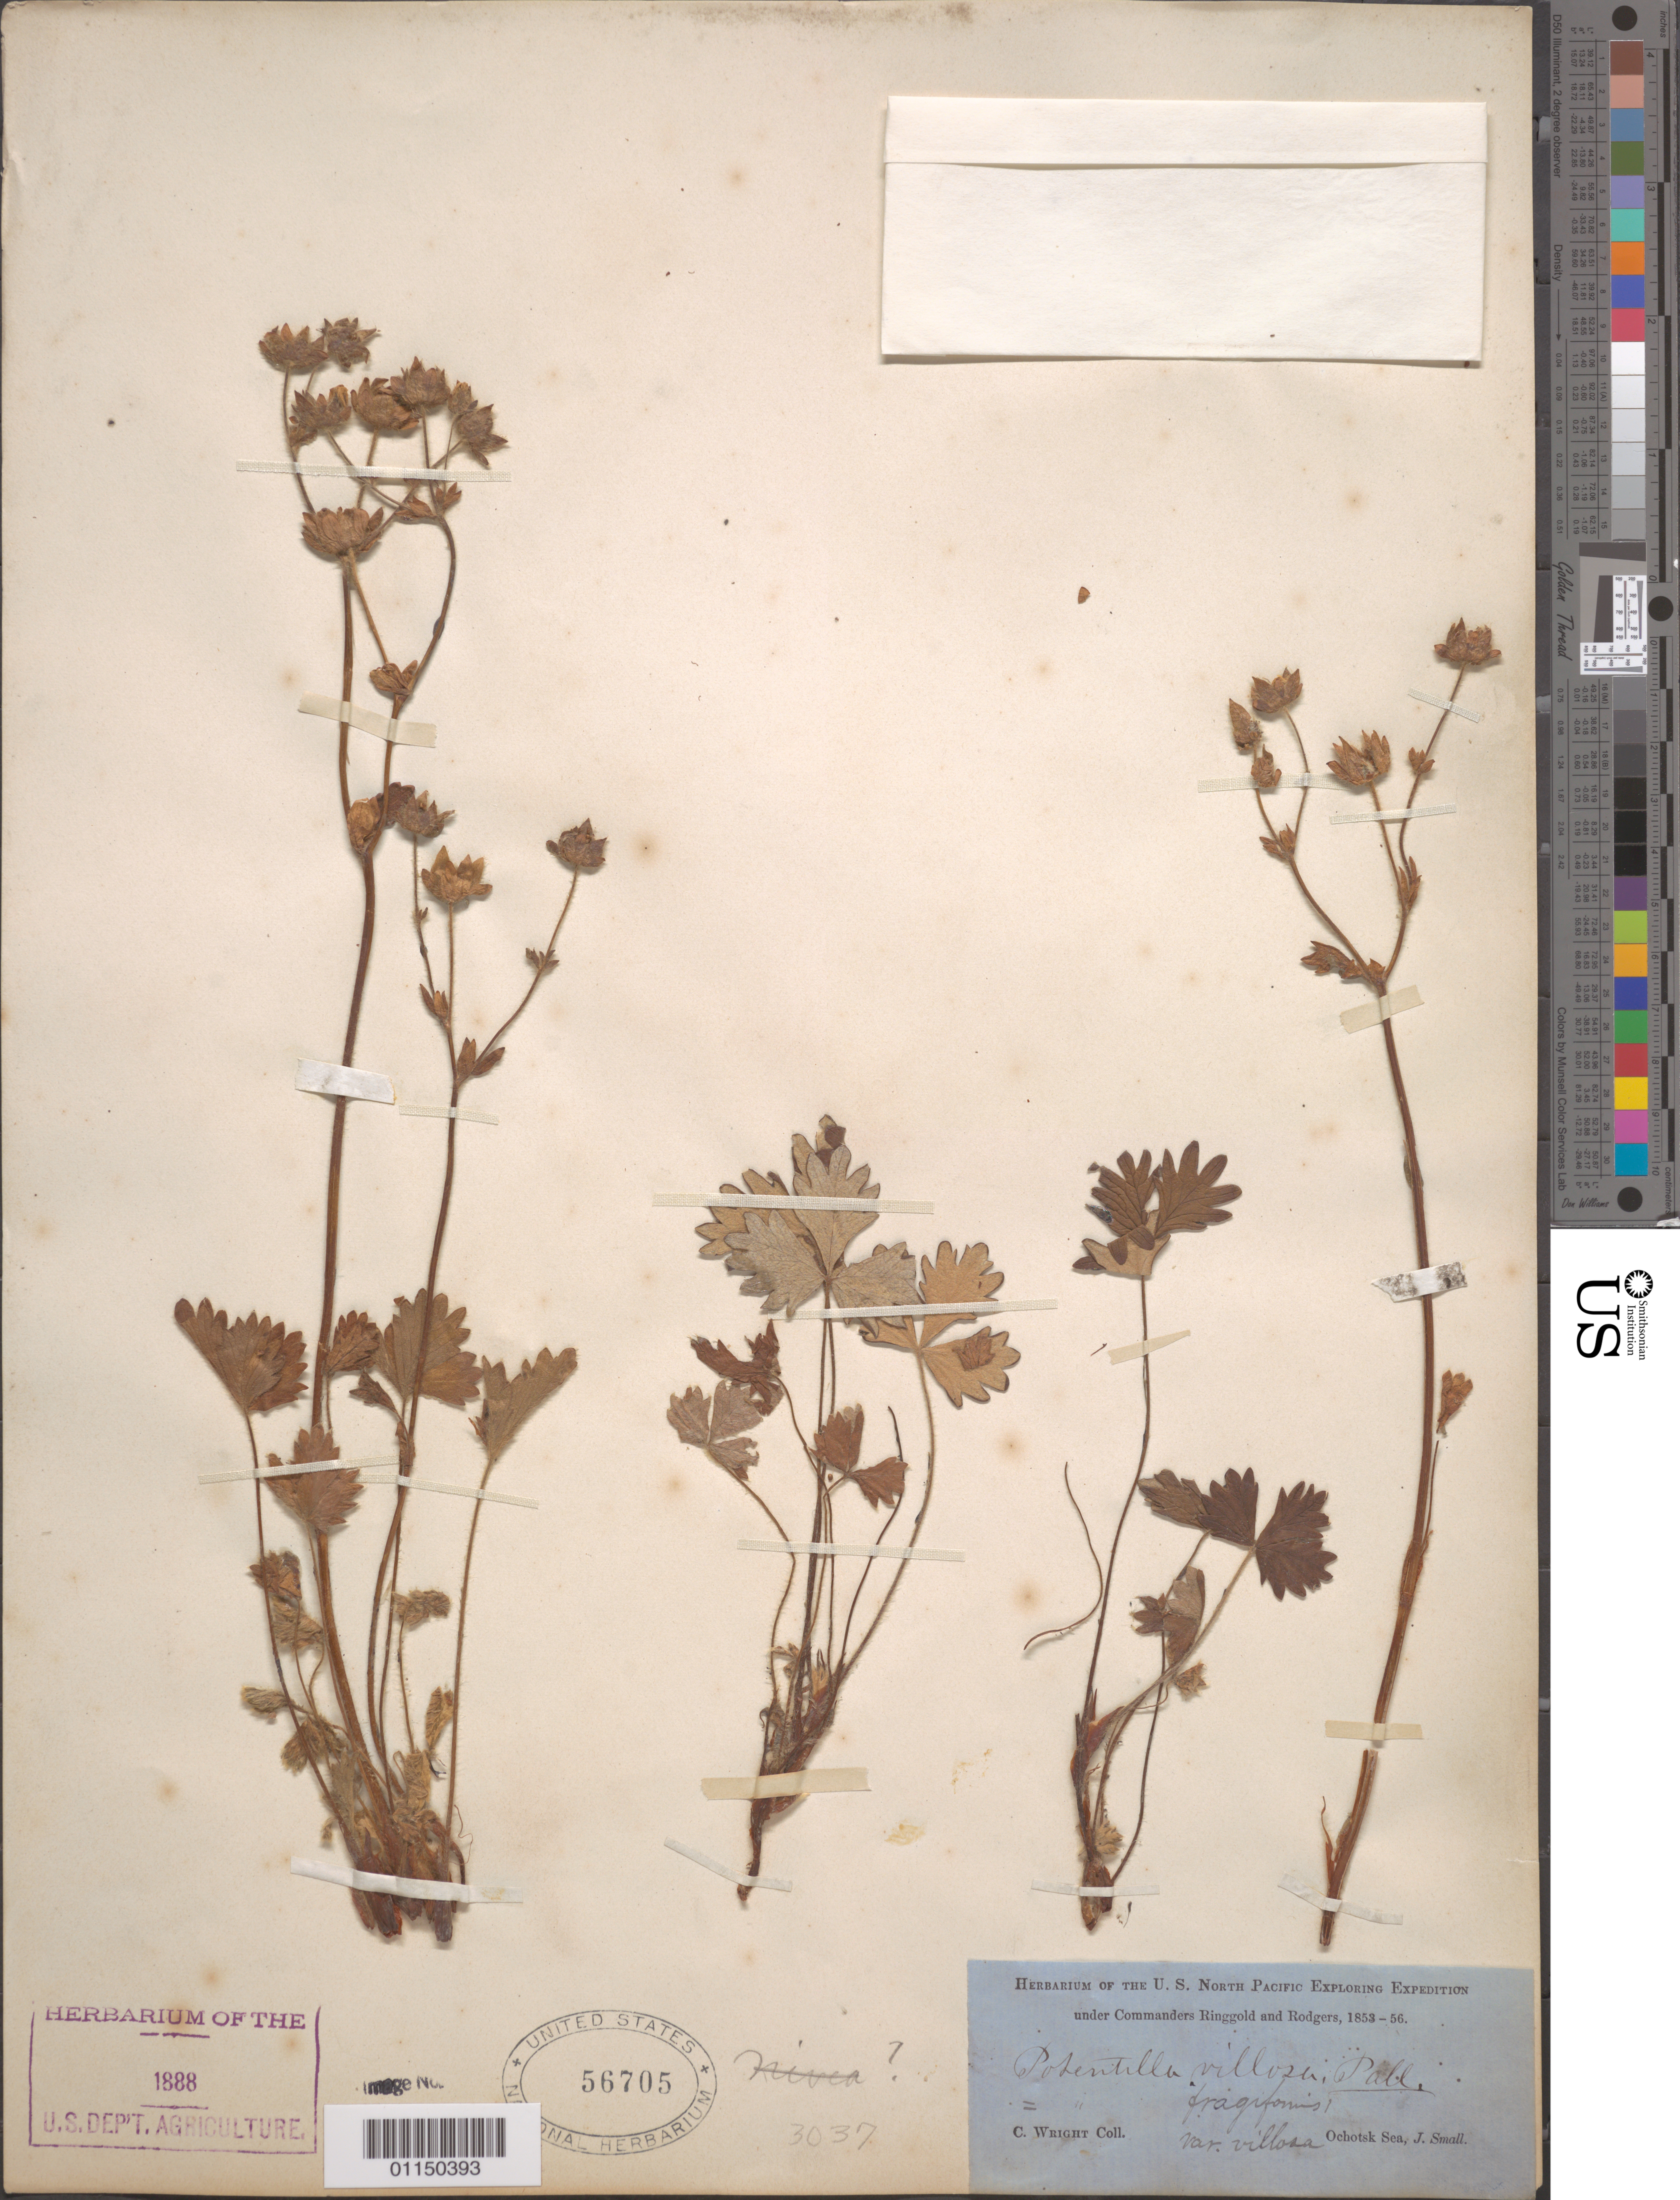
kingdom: Plantae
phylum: Tracheophyta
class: Magnoliopsida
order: Rosales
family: Rosaceae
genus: Potentilla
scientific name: Potentilla villosa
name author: Pall. ex Pursh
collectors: C. Wright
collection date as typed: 1853 to -- --- 1856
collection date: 1853/1856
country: Russian Federation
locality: Ochotsk Sea.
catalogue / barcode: US 56705